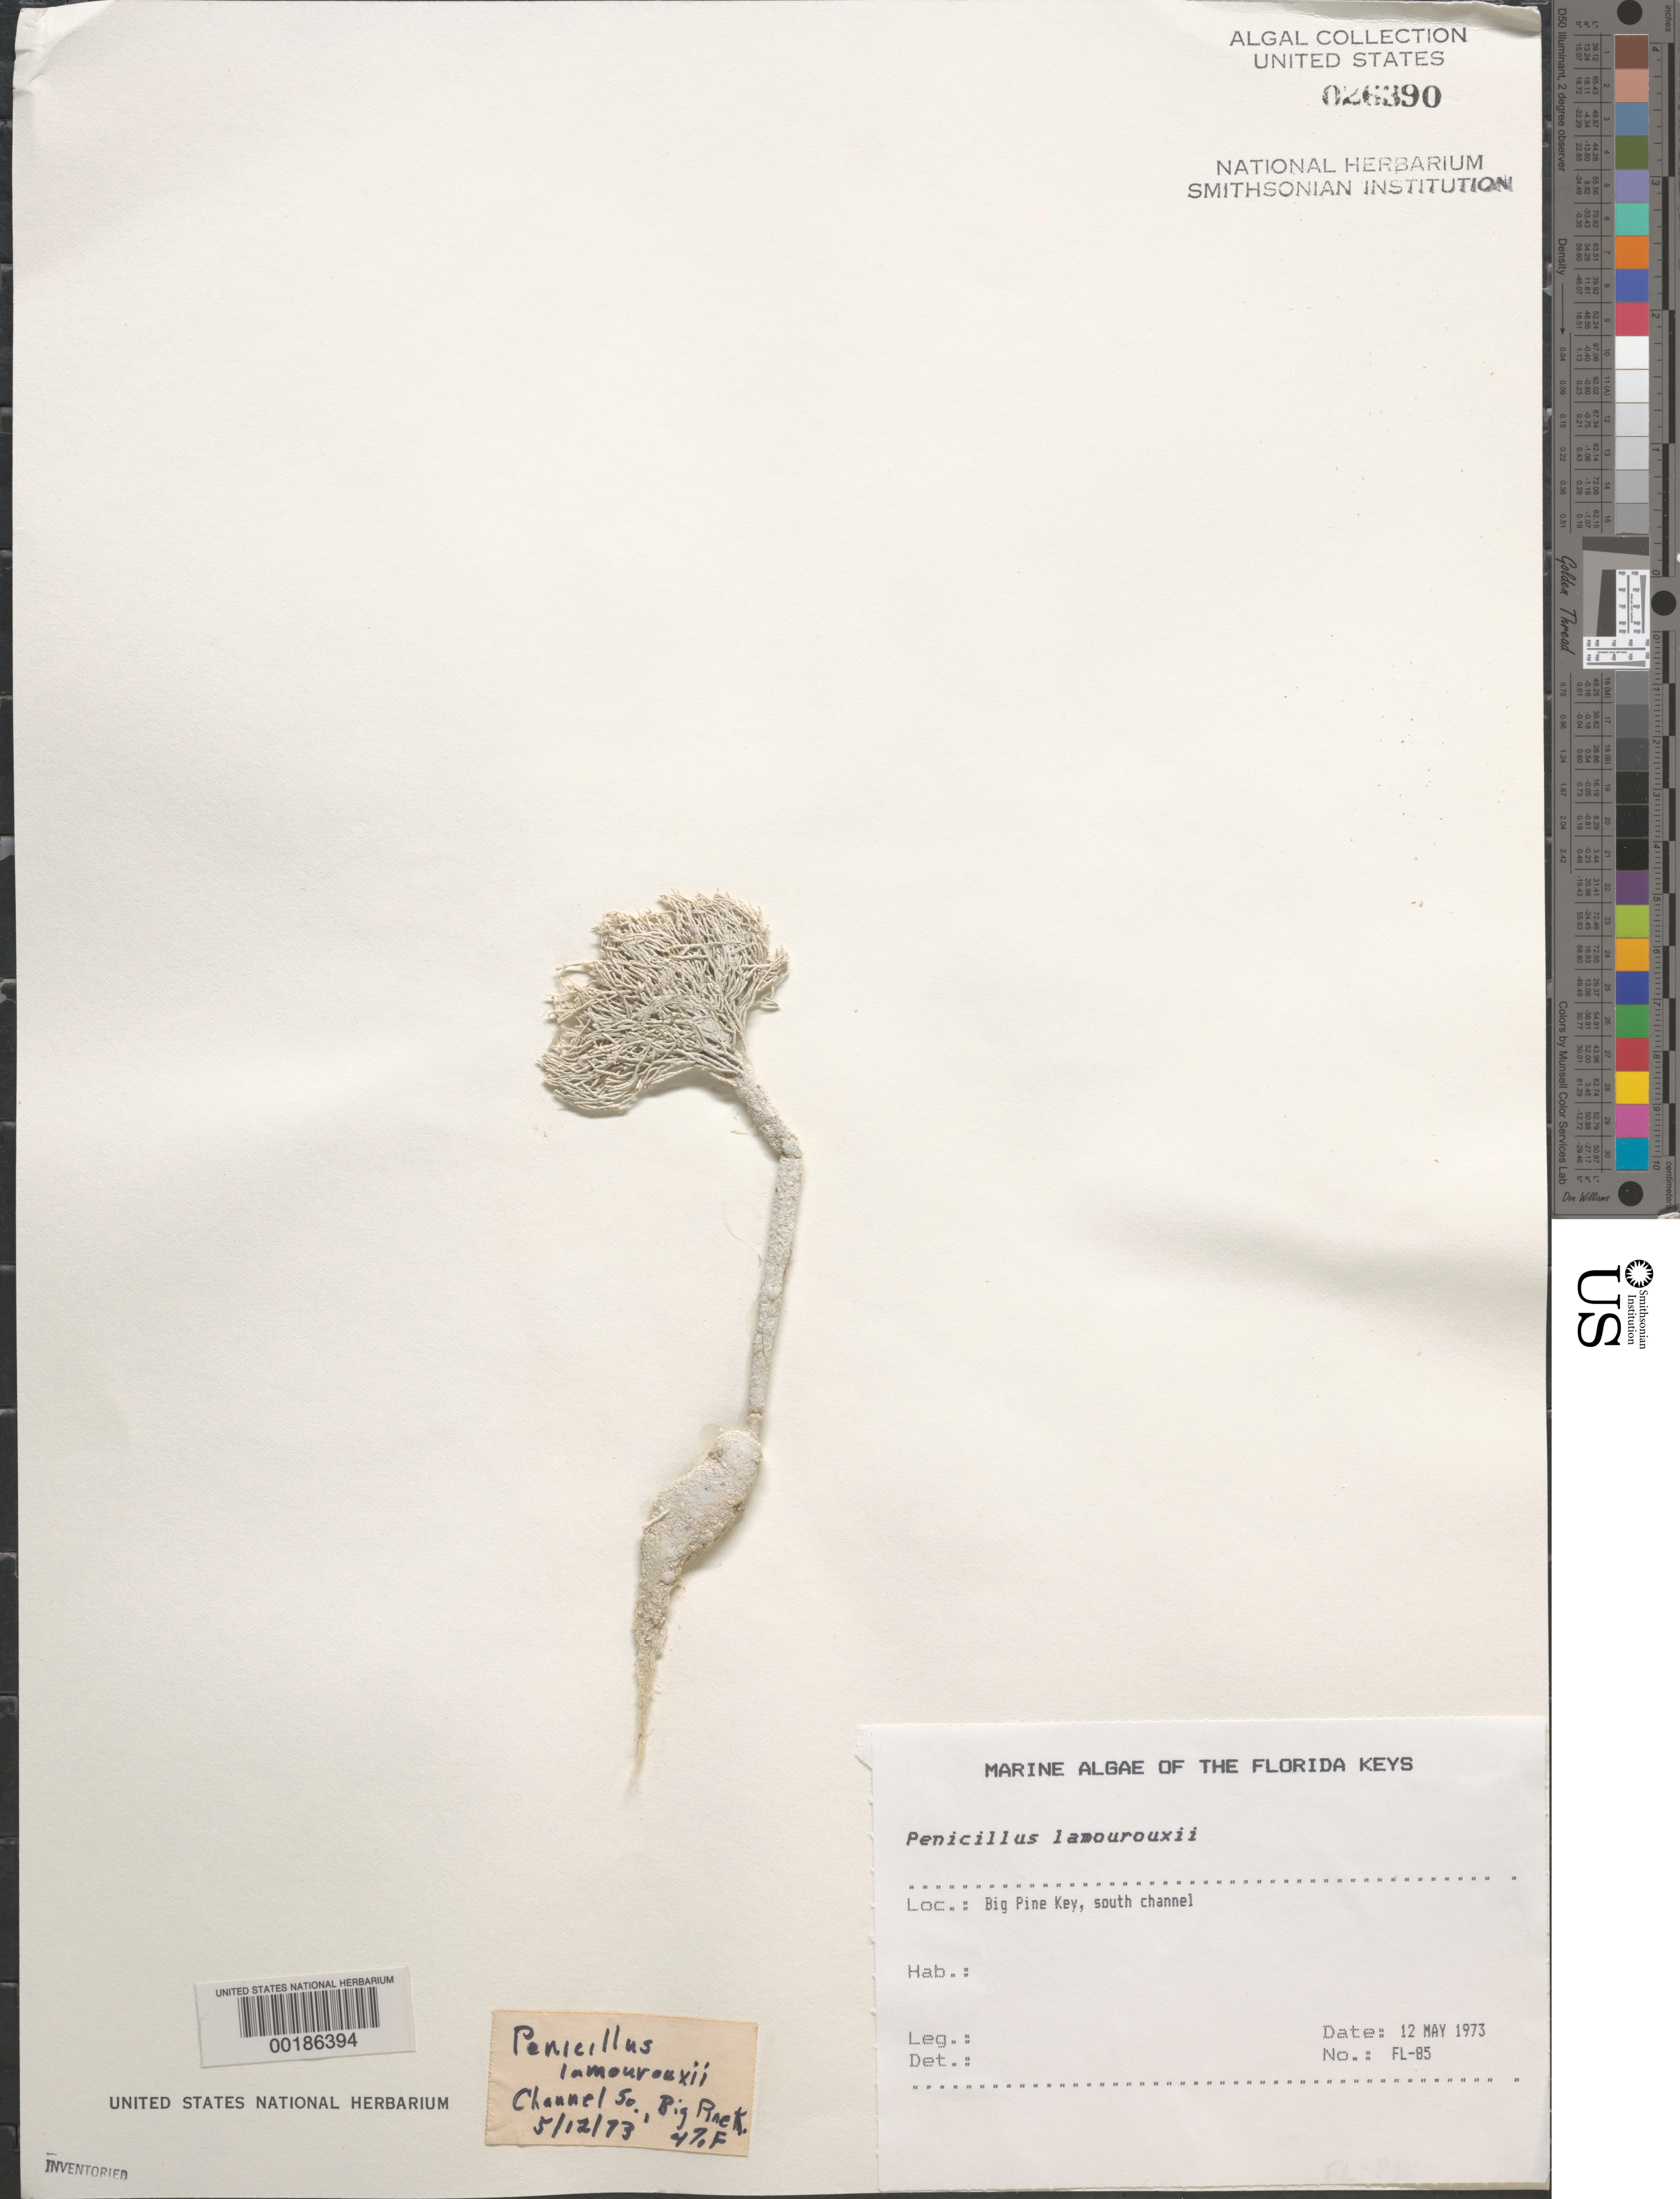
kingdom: Plantae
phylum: Chlorophyta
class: Ulvophyceae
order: Bryopsidales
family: Udoteaceae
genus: Penicillus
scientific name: Penicillus lamourouxii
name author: Decne.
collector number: FL-85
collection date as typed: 12 May 1973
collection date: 1973-05-12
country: United States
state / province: Florida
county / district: Monroe County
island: Big Pine Key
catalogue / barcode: US 26390